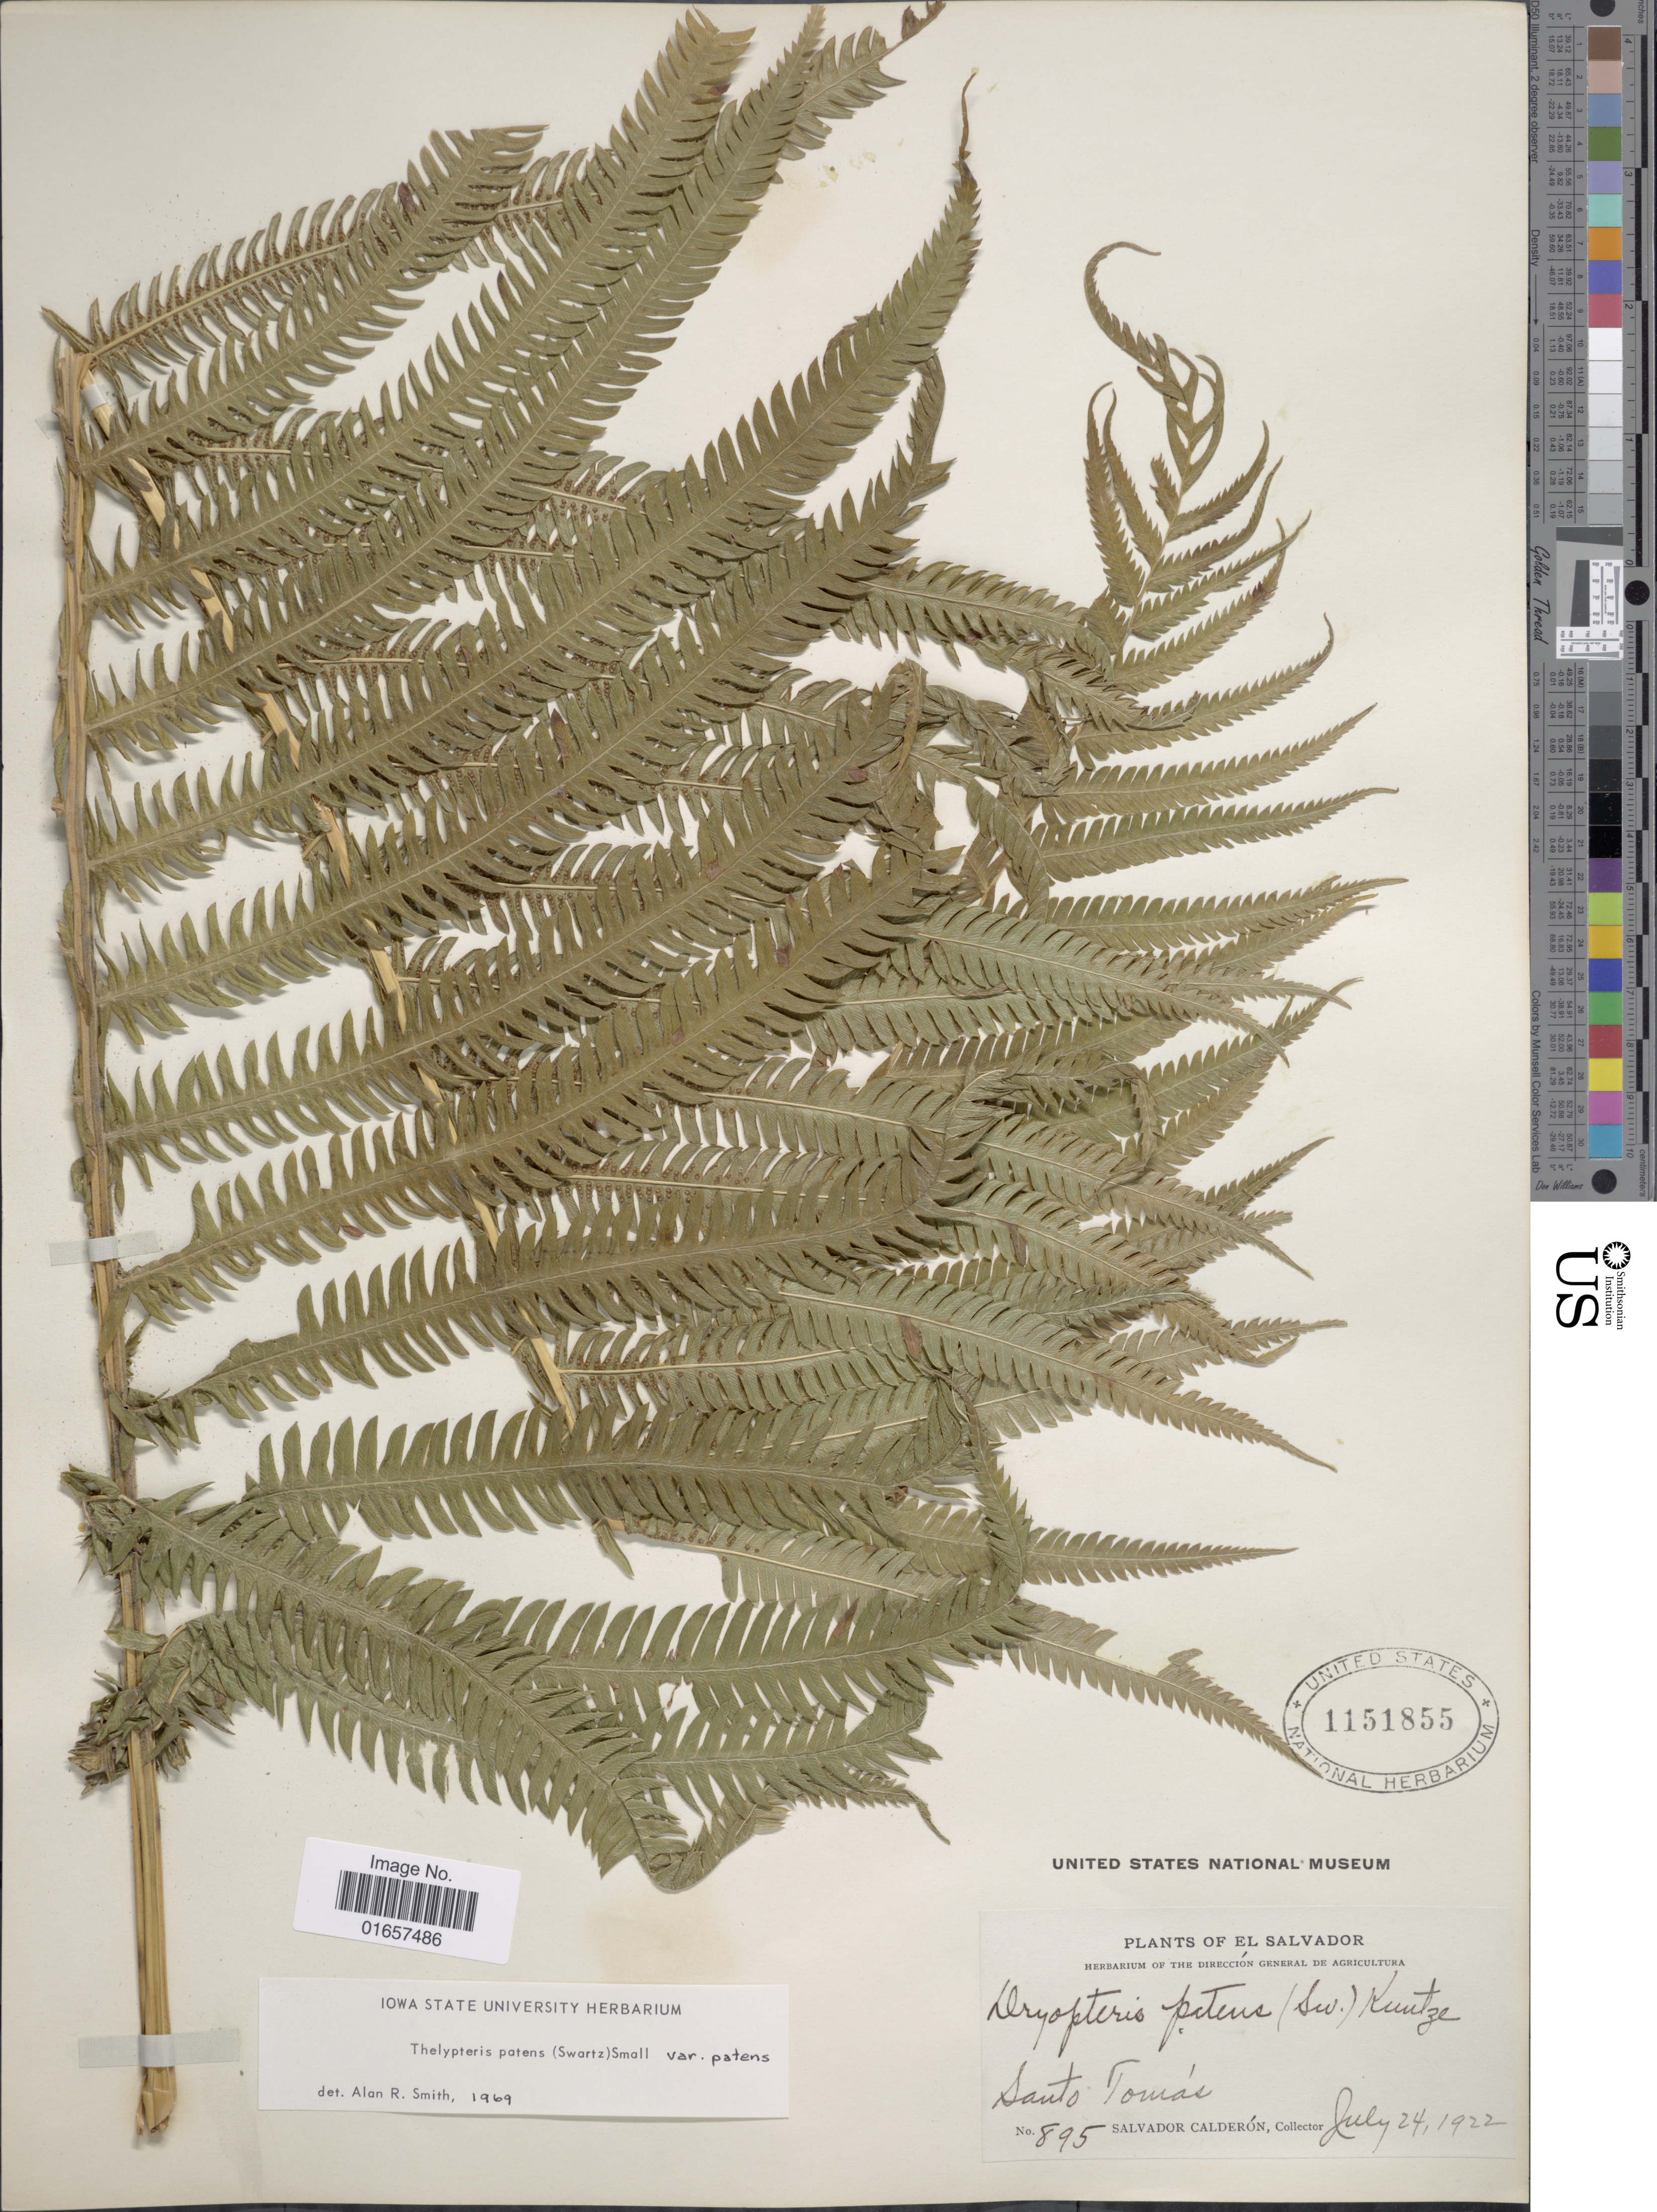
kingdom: Plantae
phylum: Tracheophyta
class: Polypodiopsida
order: Polypodiales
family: Thelypteridaceae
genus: Christella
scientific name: Christella patens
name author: (Sw.) Holttum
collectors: S. Calderón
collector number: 895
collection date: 1922-07-24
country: El Salvador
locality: El Salvador, Santo Tomás.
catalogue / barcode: US 1151855